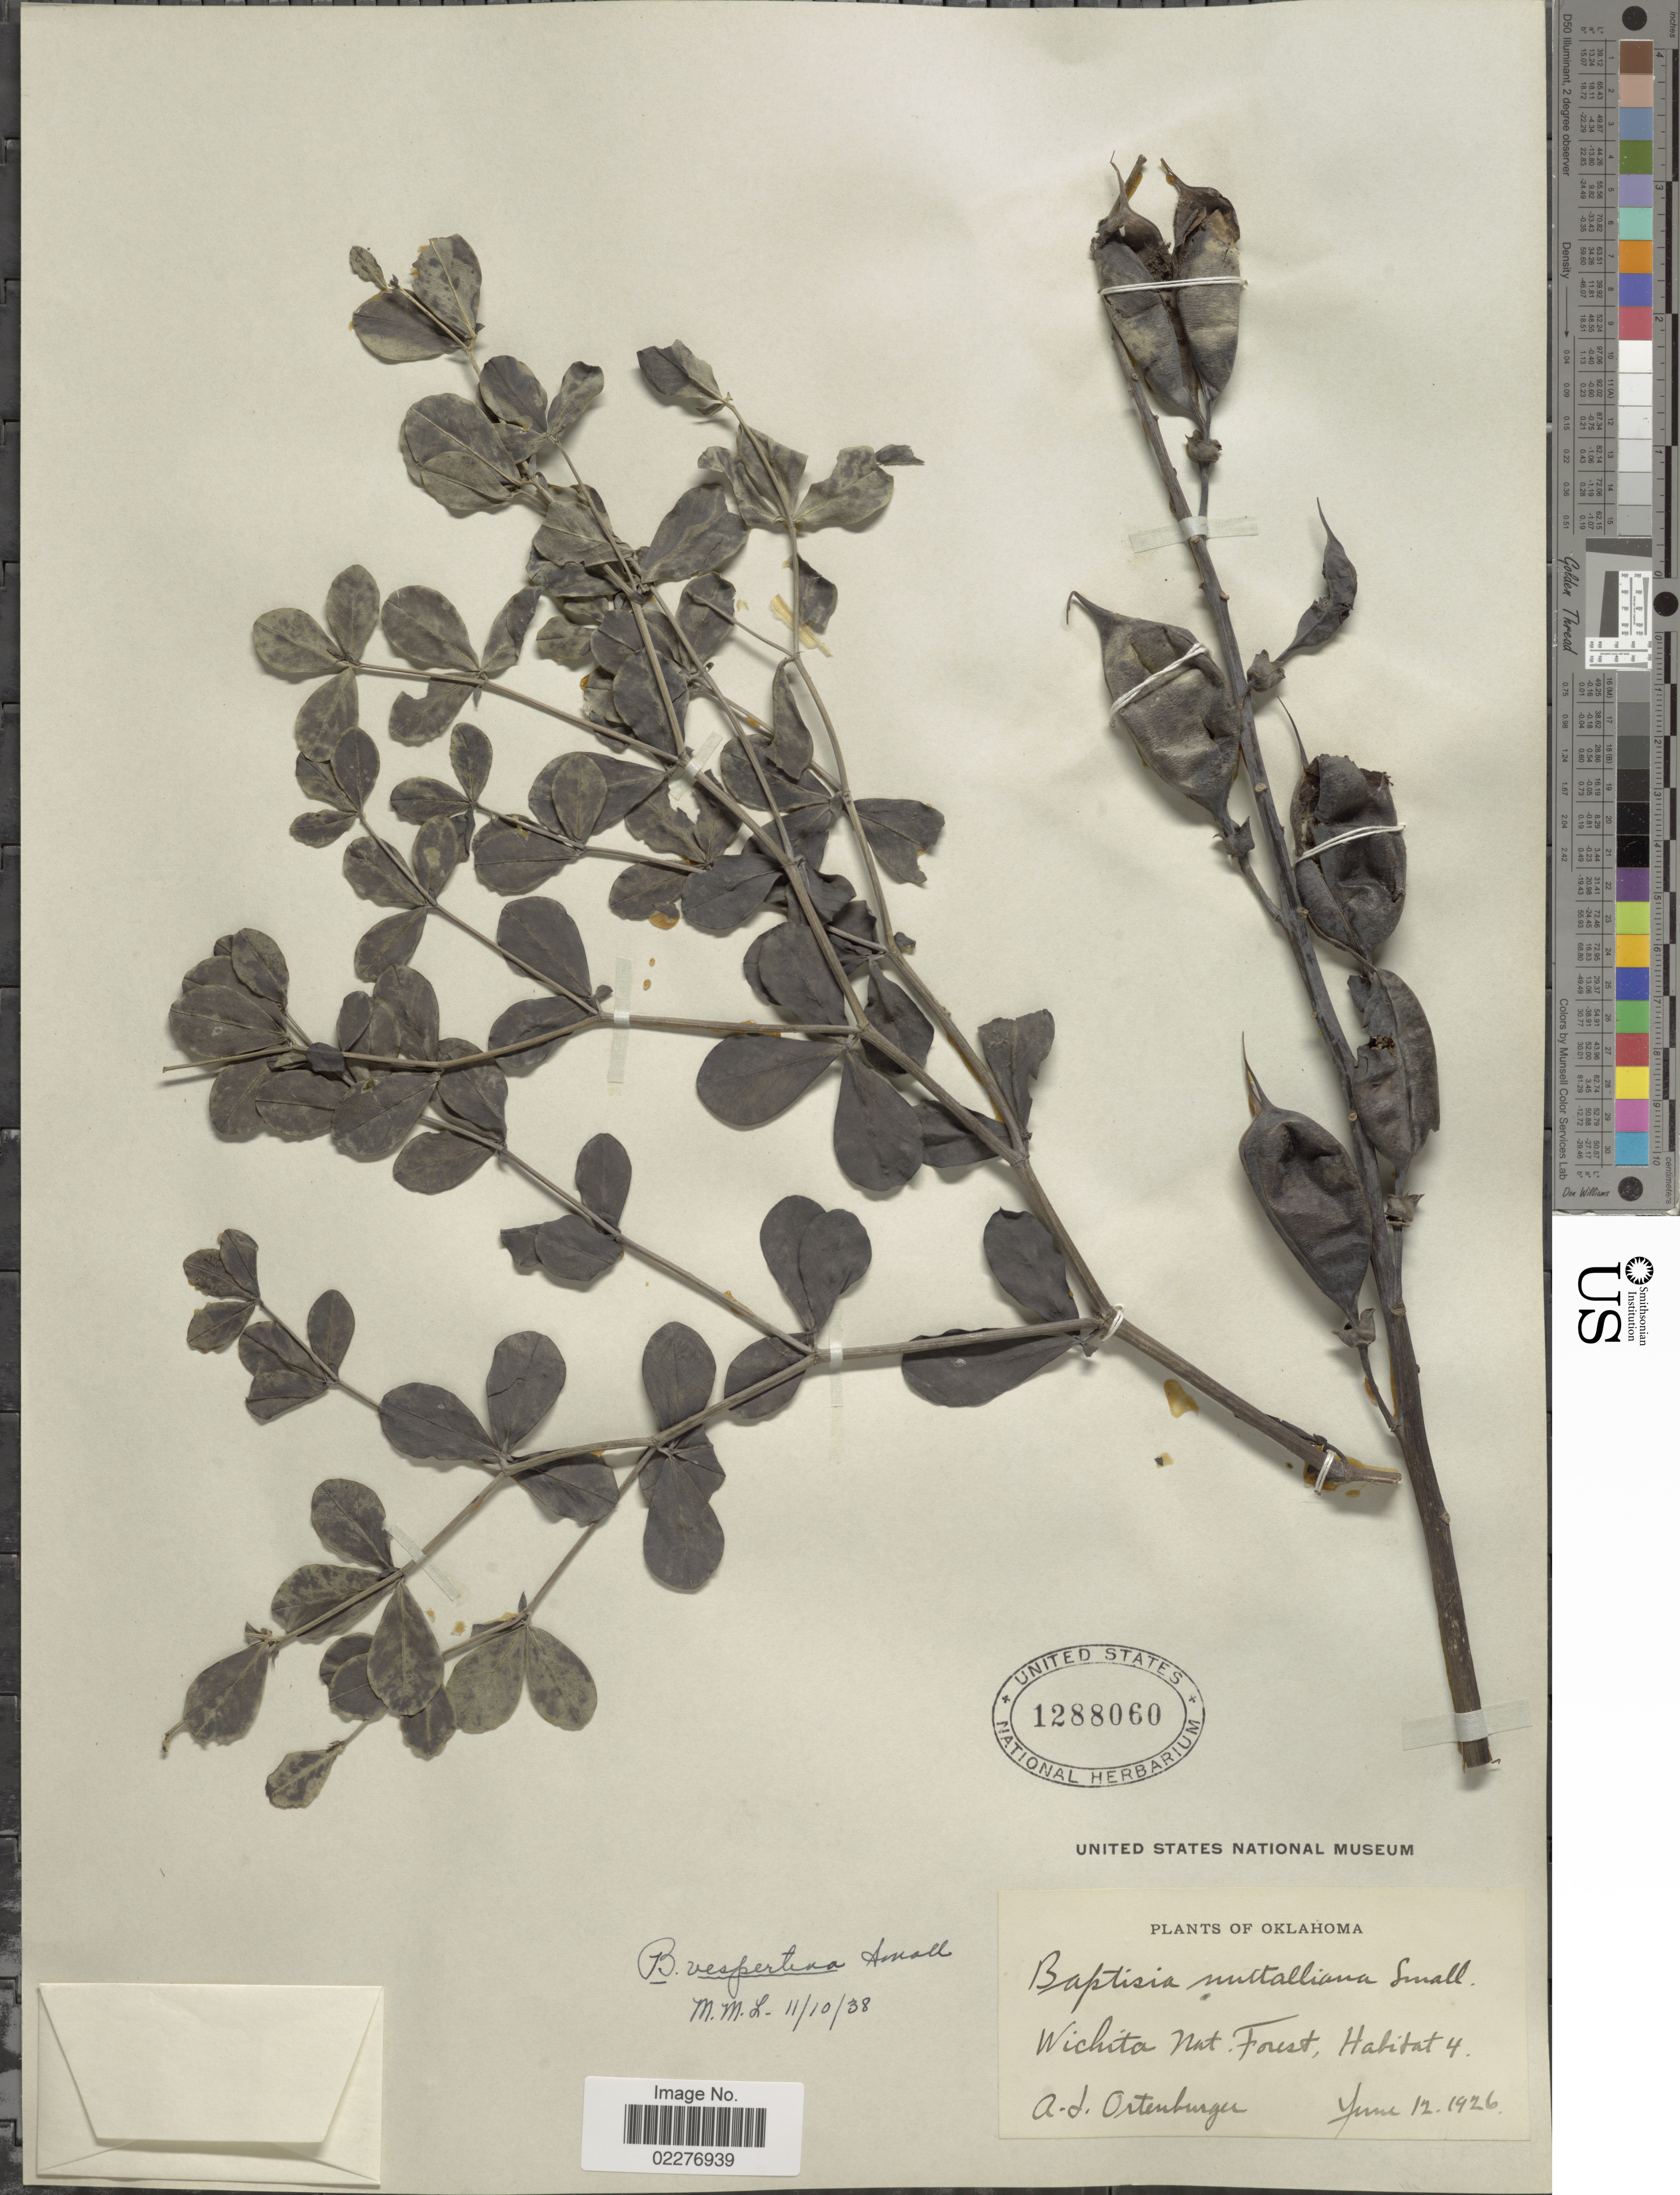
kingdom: Plantae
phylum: Tracheophyta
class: Magnoliopsida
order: Fabales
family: Fabaceae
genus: Baptisia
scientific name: Baptisia minor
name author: Lehm.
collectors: A. Ortenburger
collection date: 1926-06-12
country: United States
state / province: Oklahoma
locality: Wichita Nat Forest, Habitat 4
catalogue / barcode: US 1288060